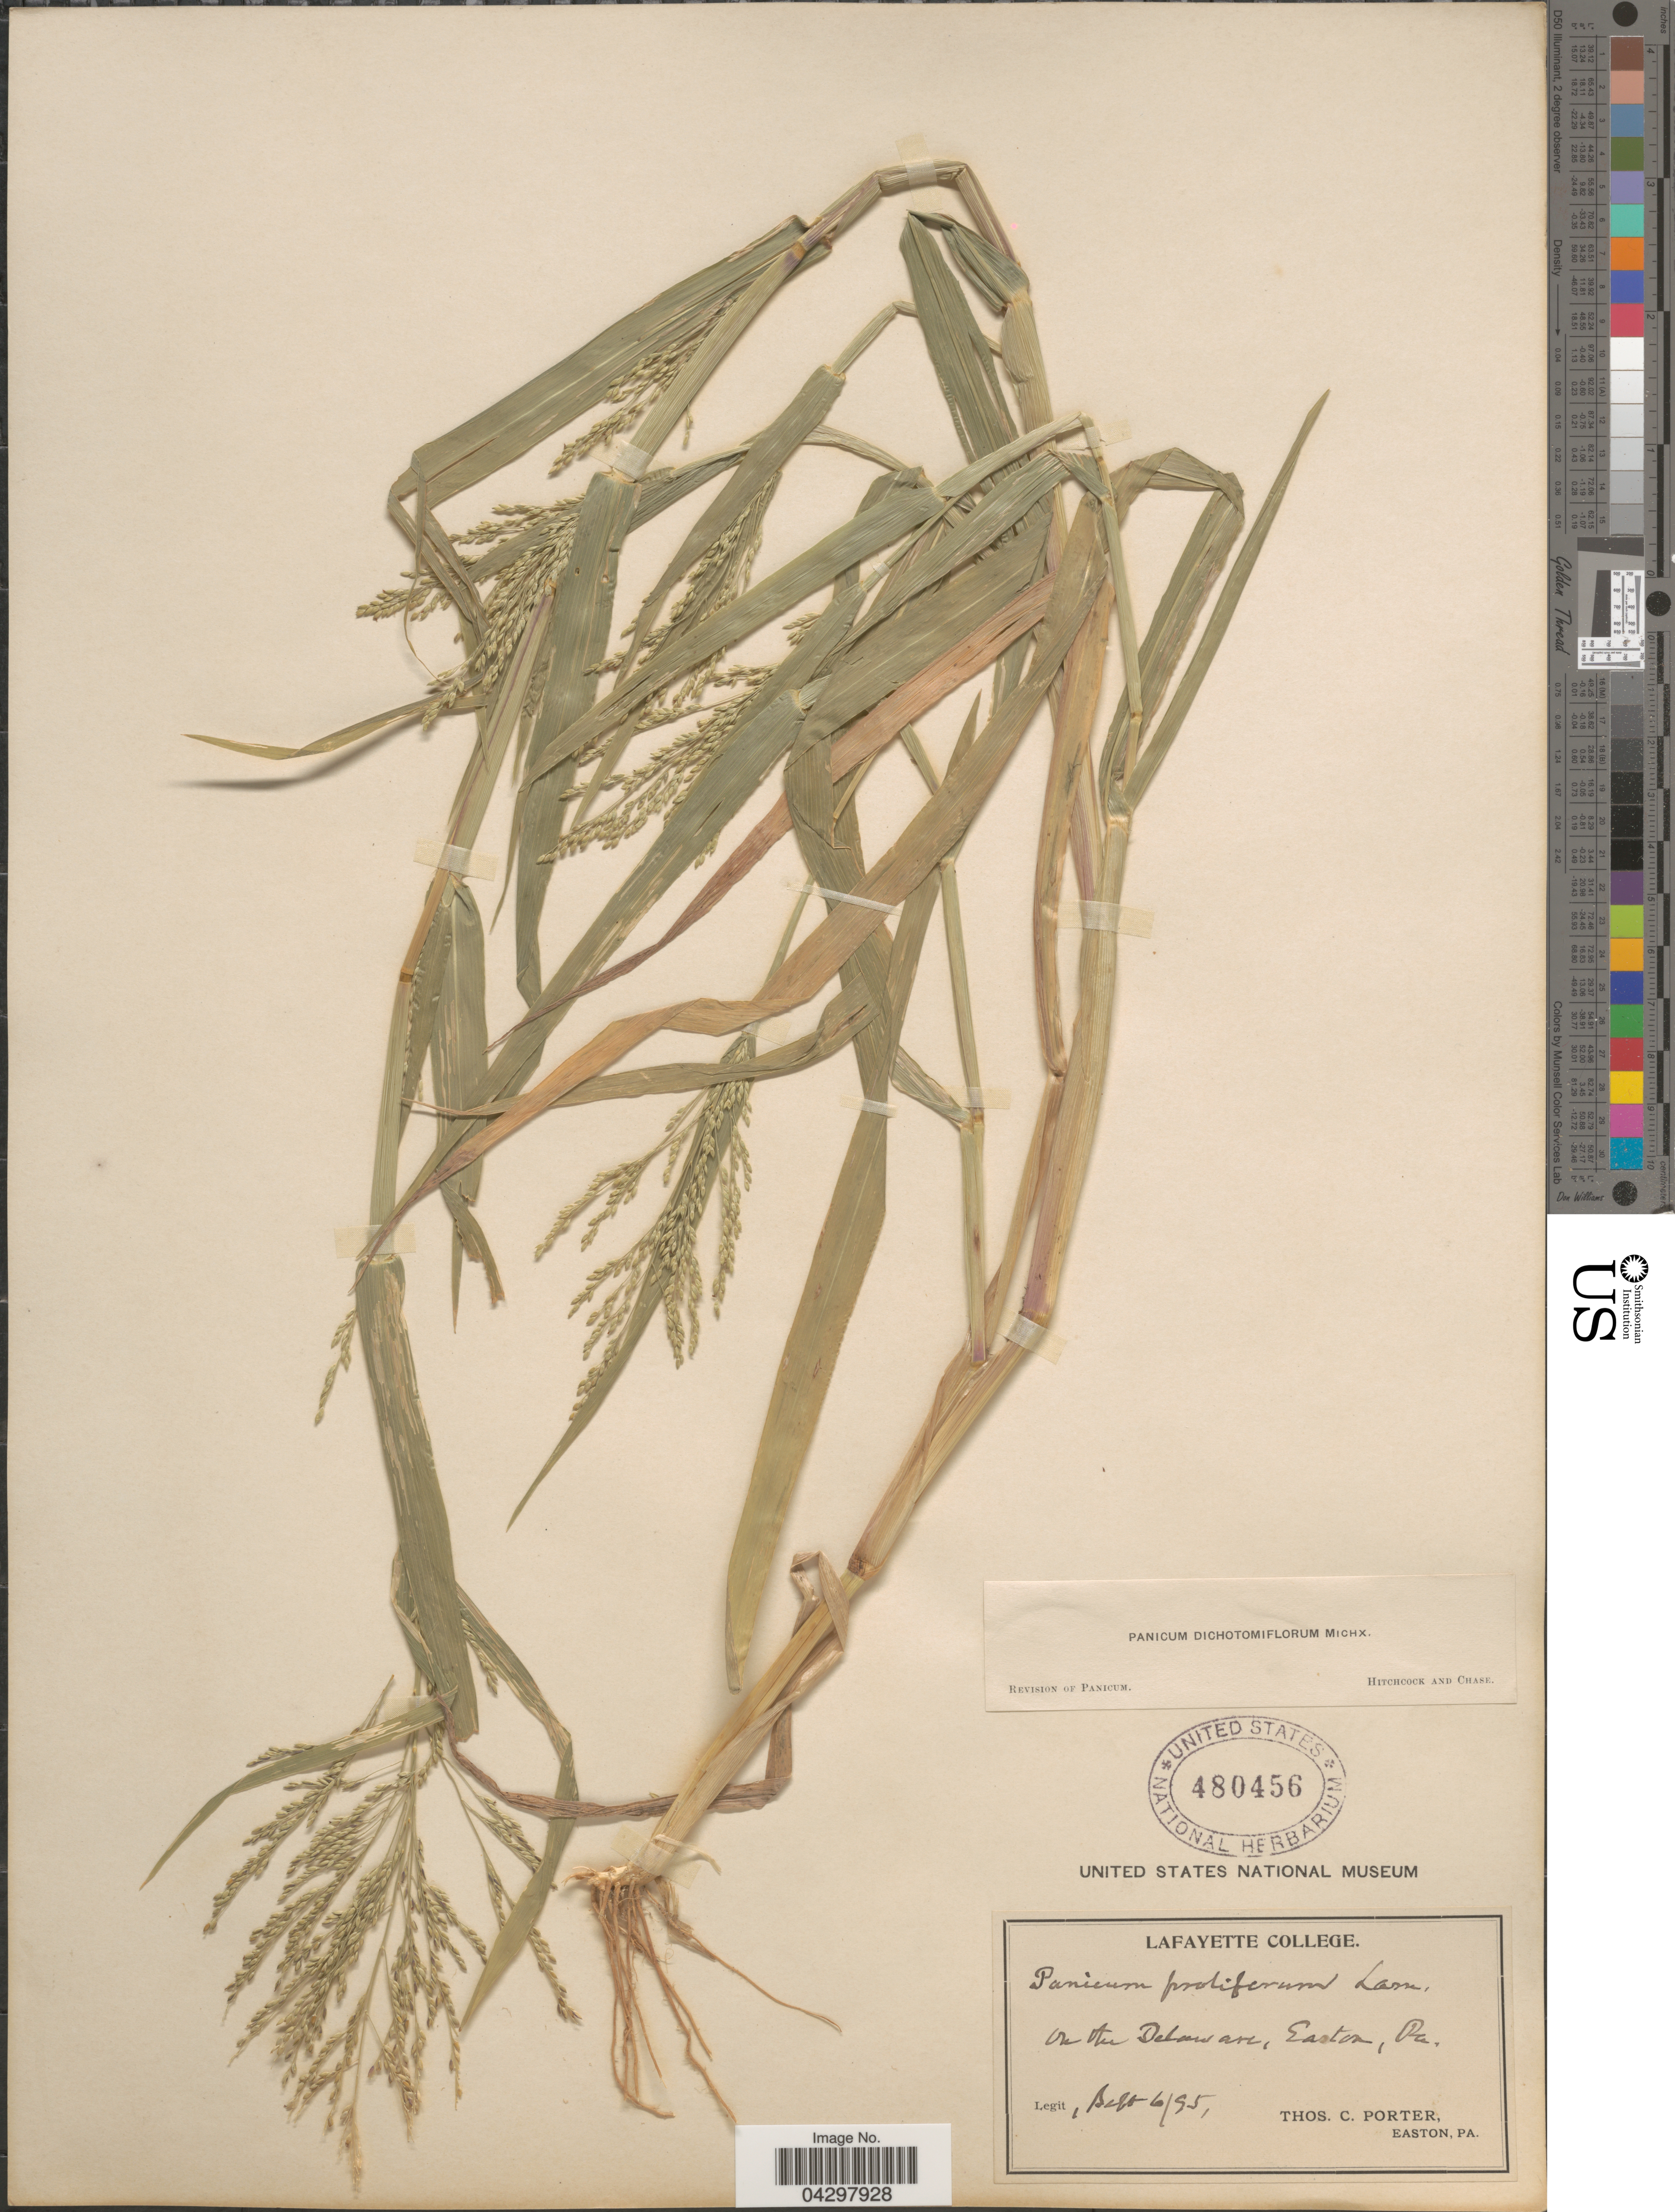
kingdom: Plantae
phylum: Tracheophyta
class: Liliopsida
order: Poales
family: Poaceae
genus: Panicum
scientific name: Panicum dichotomiflorum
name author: Michx.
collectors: T. Porter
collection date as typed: Transcribed d/m/y: 6/9/95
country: United States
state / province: Pennsylvania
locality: On the Delaware, Easton.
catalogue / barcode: US 480456